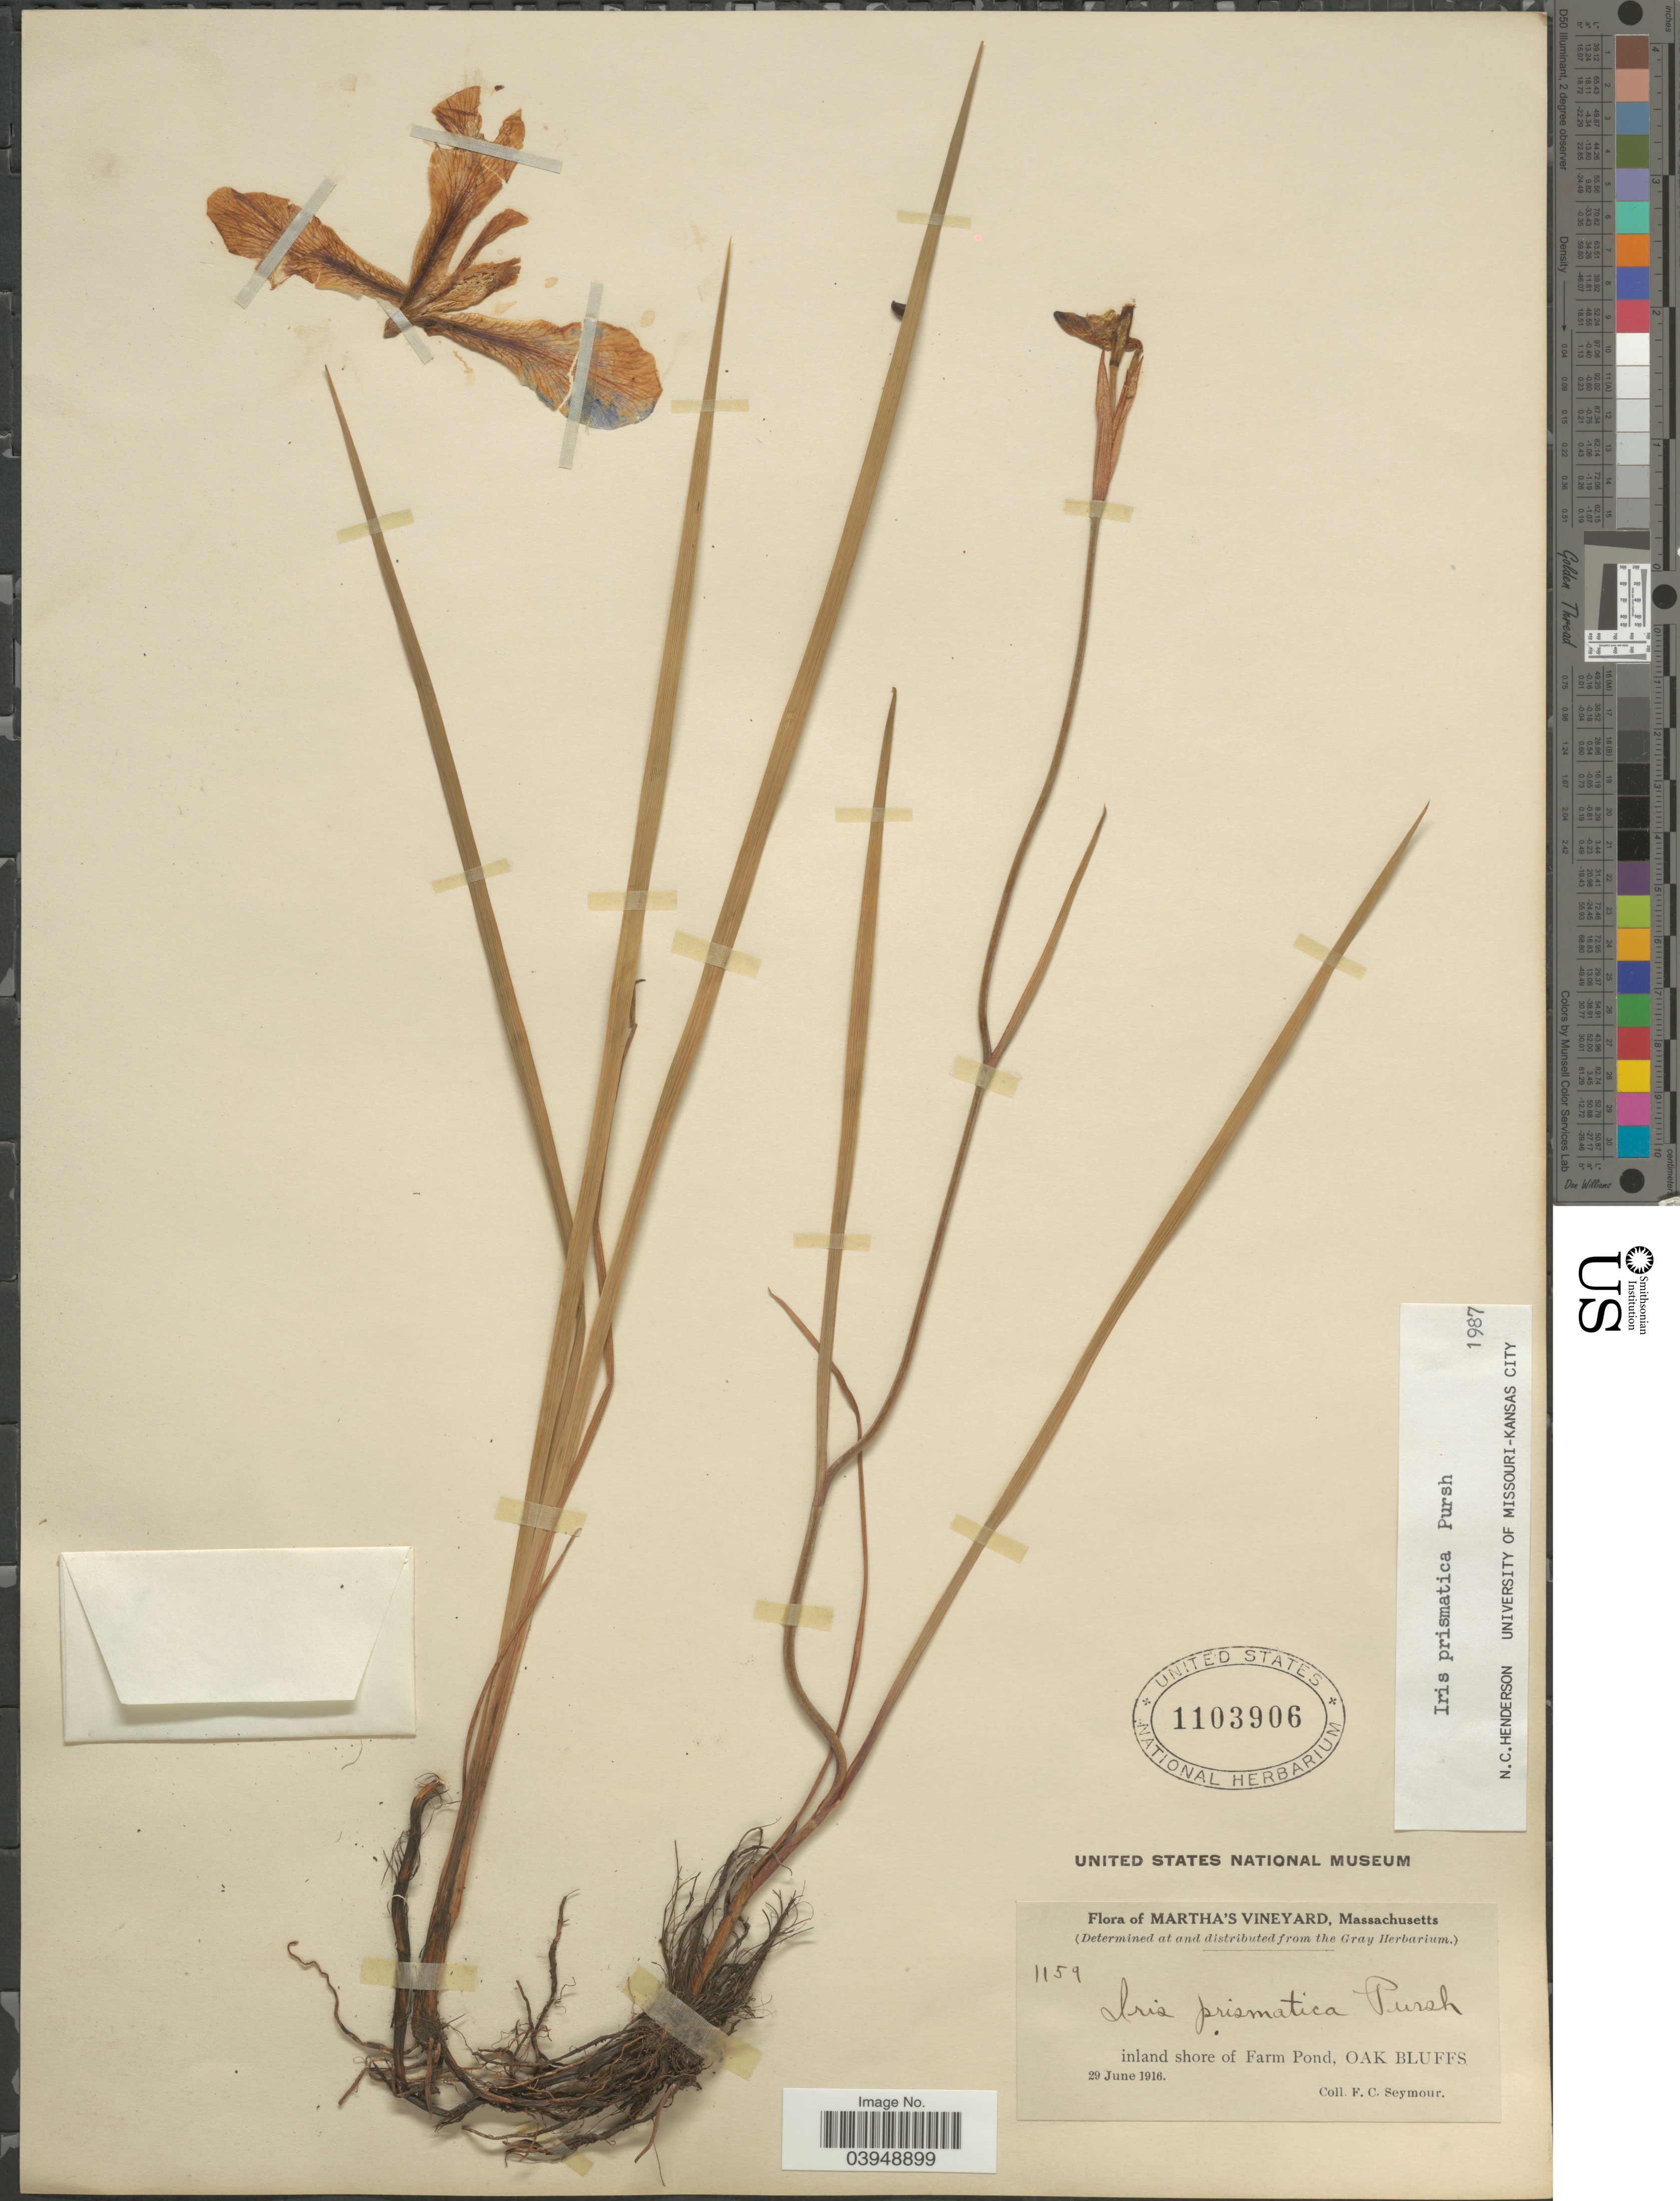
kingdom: Plantae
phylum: Tracheophyta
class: Liliopsida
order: Asparagales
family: Iridaceae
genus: Iris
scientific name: Iris prismatica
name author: Pursh ex Ker Gawl.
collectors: F. C. Seymour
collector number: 1159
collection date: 1916-06-29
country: United States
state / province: Massachusetts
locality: Martha's Vineyard. Inland shore of Farm Pond, Oak Bluffs.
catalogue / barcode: US 1103906